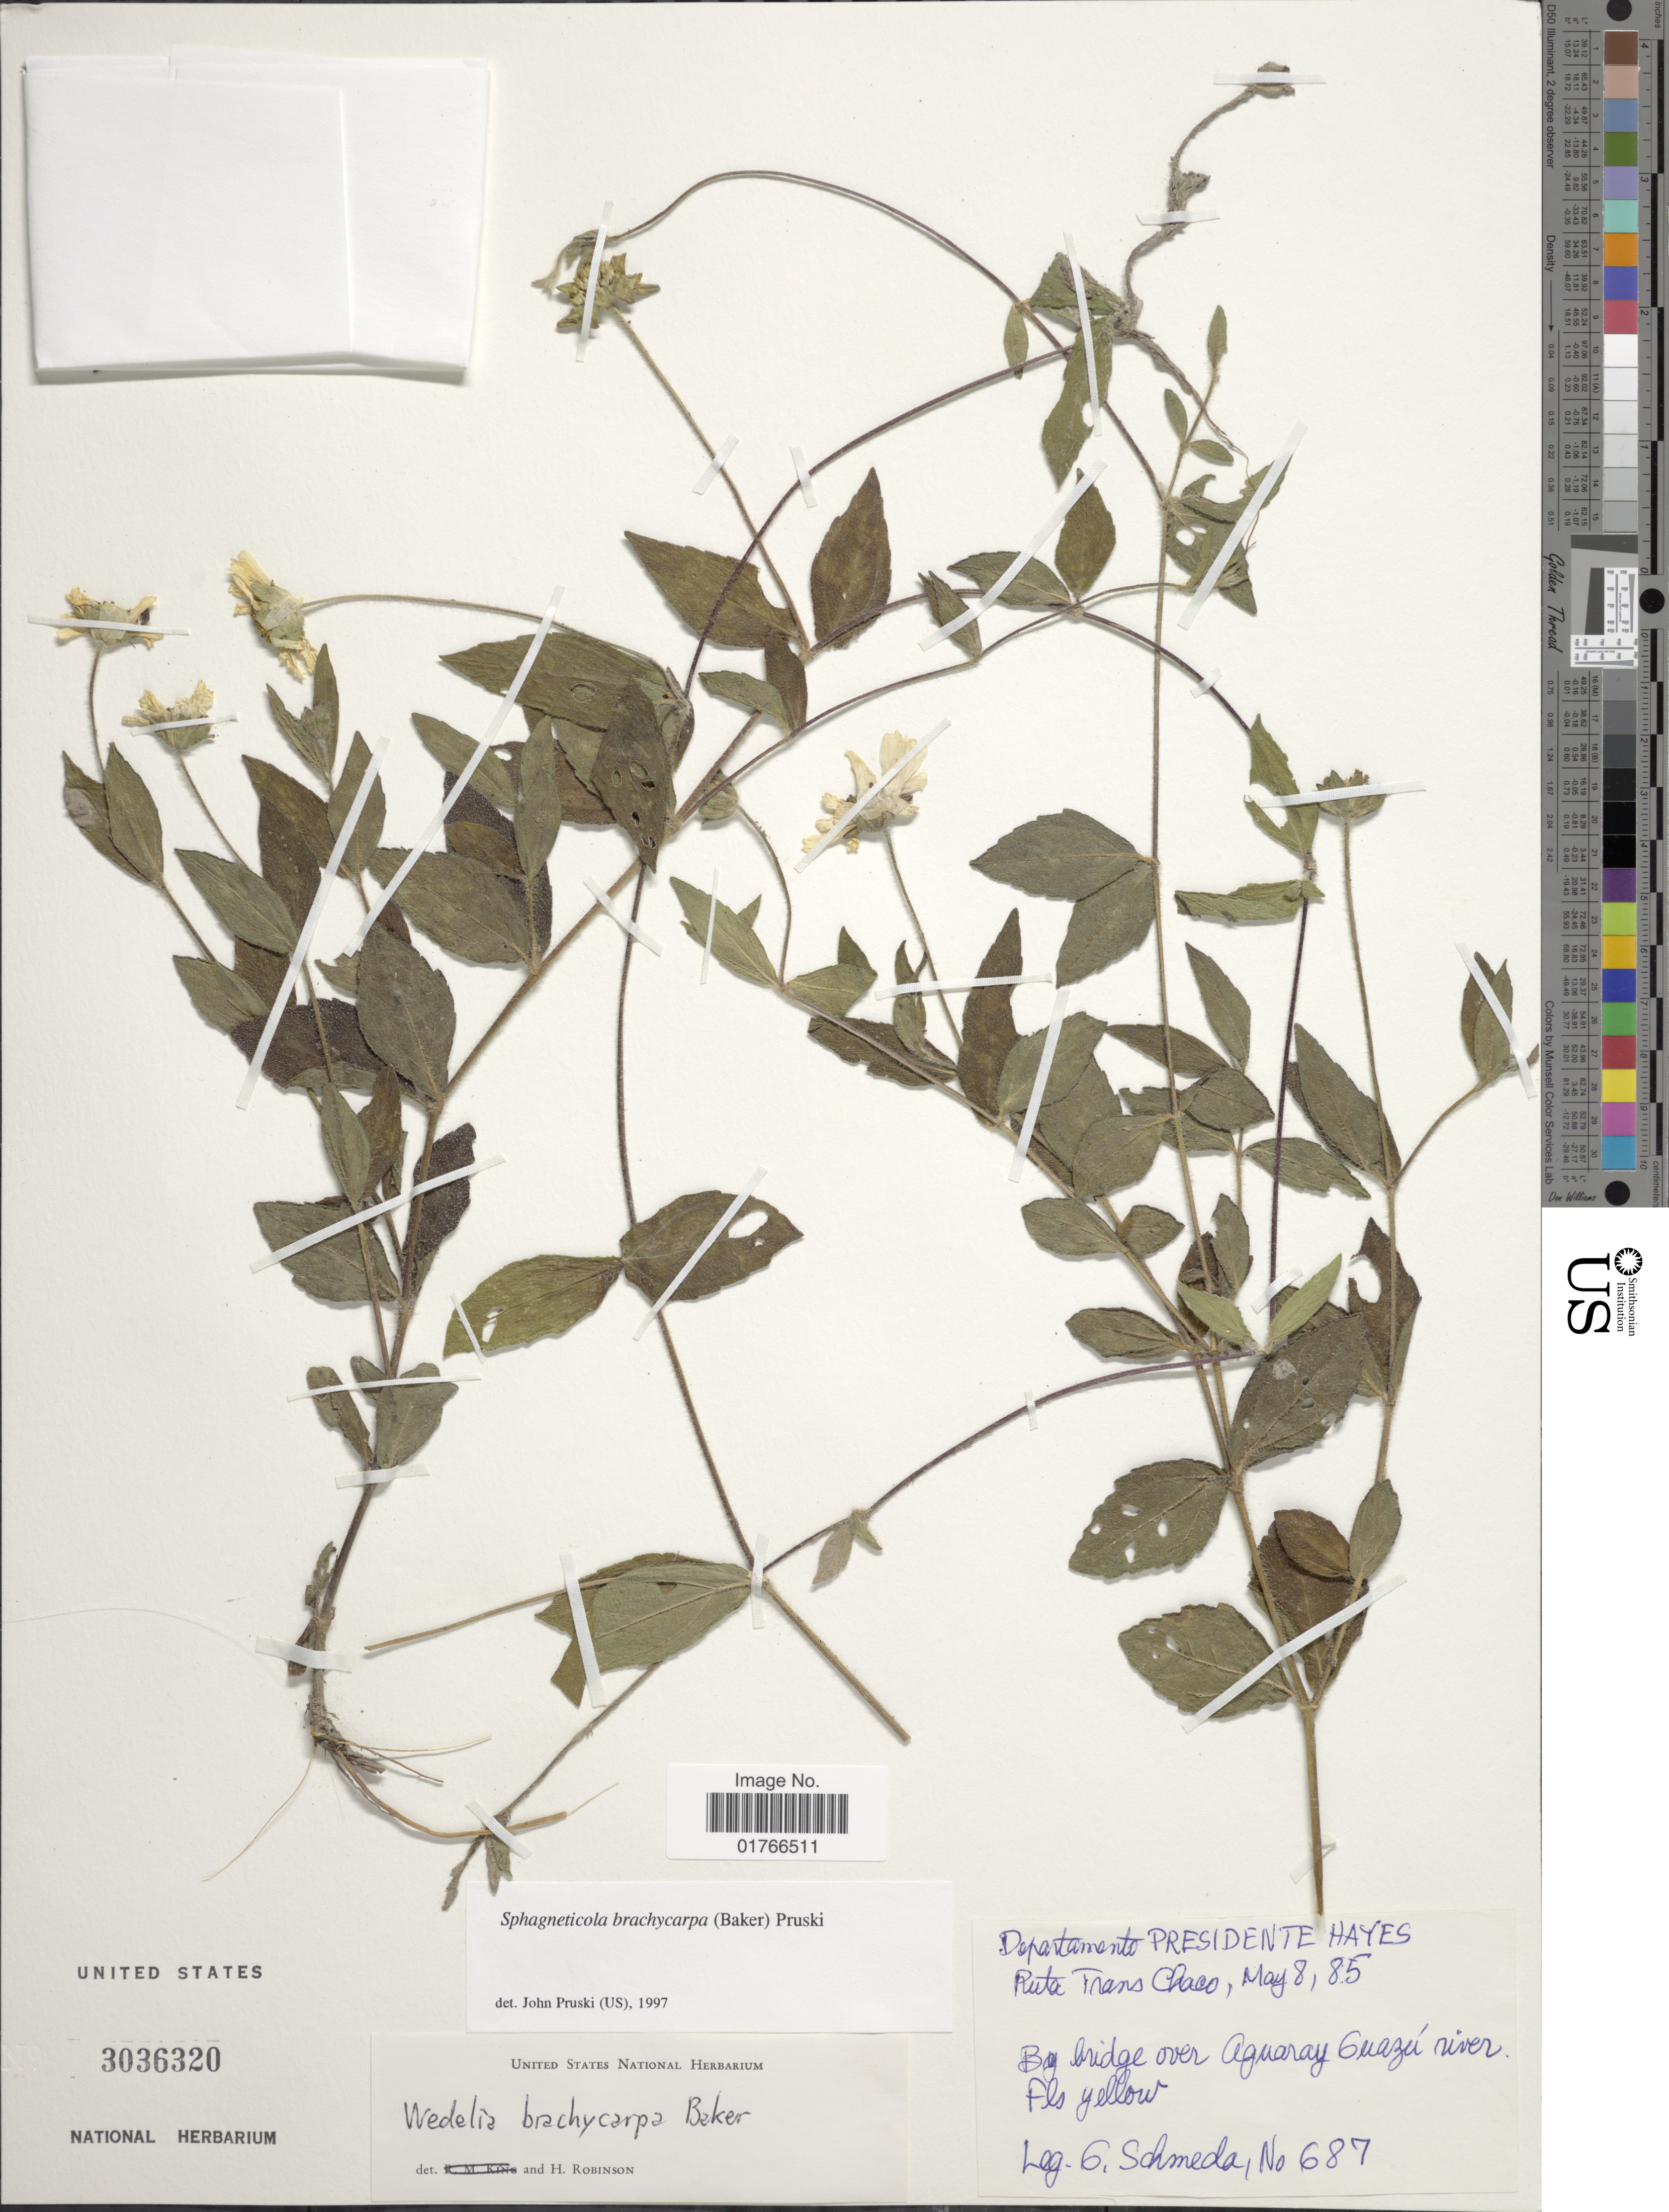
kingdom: Plantae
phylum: Tracheophyta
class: Magnoliopsida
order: Asterales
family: Asteraceae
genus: Sphagneticola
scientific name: Sphagneticola brachycarpa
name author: (Baker) Pruski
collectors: G. Schmeda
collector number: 687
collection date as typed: Transcribed d/m/y: 8/5/85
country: Paraguay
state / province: Presidente Hayes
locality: Ruta Trans Chaco, by bridge over Aguaray Guazu River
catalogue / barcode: US 3036320